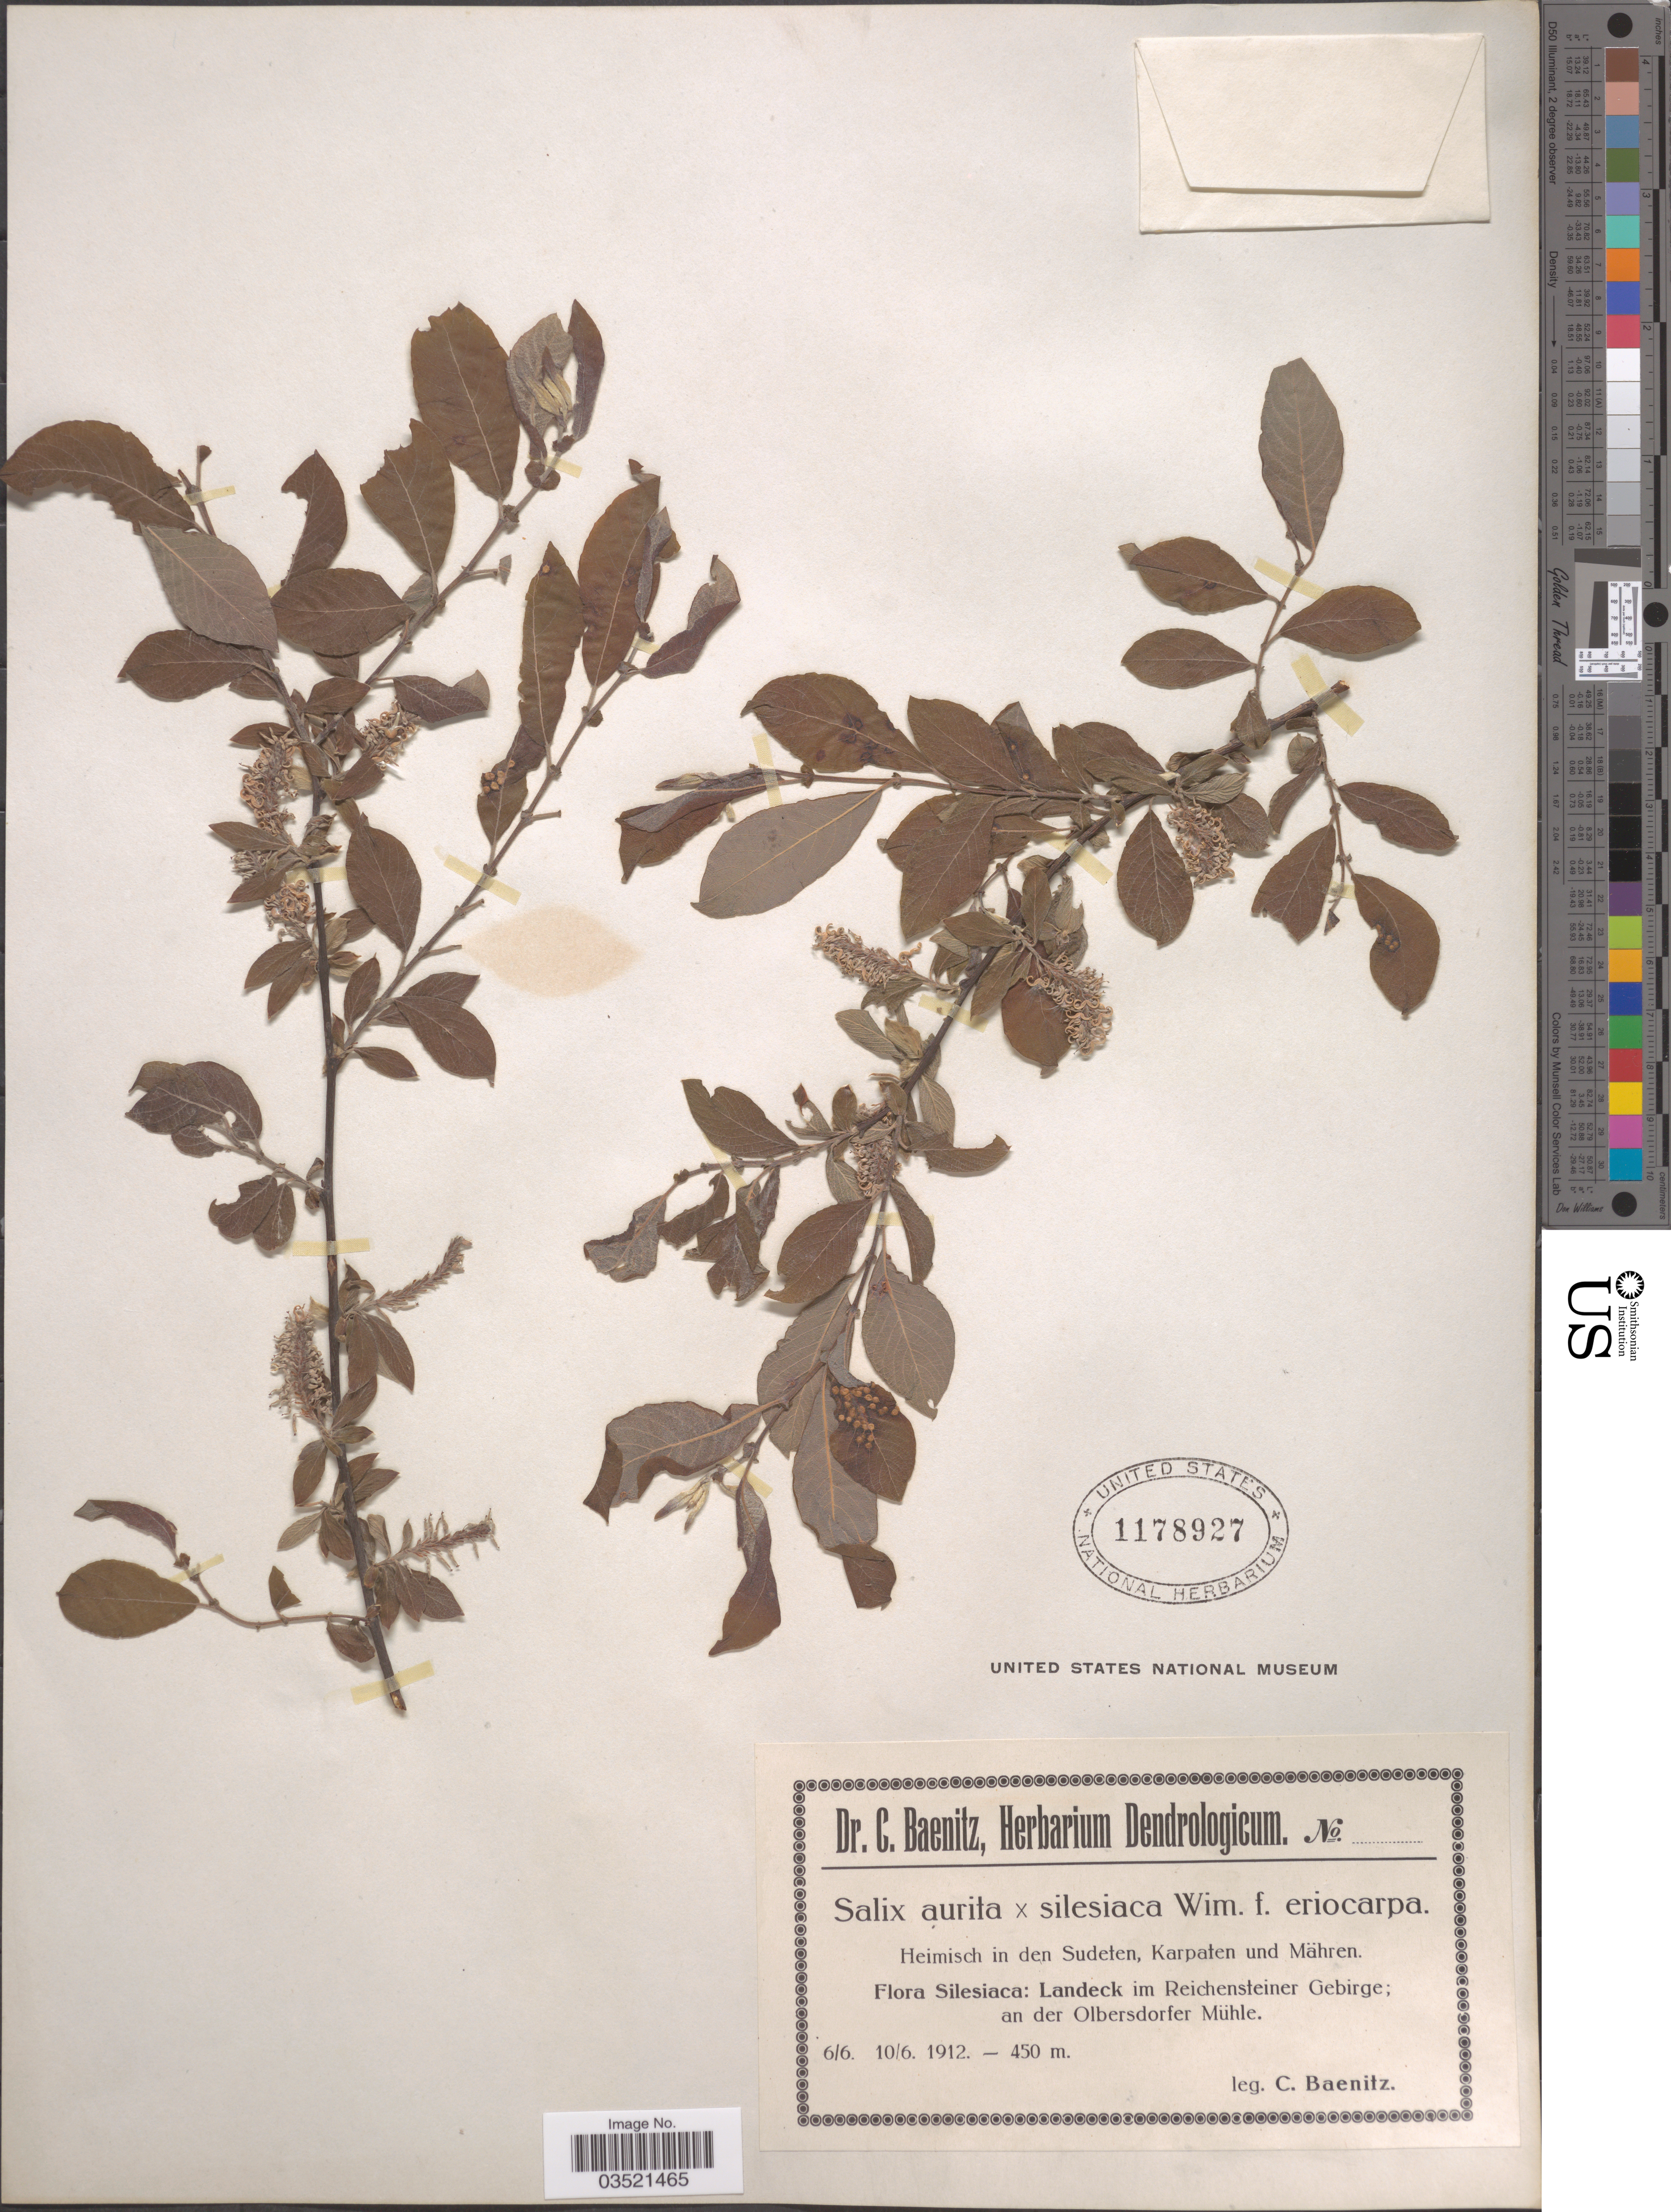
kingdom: Plantae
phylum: Tracheophyta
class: Magnoliopsida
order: Malpighiales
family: Salicaceae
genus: Salix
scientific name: Salix aurita x S. silesiaca f. eriocarpa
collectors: C. G. Baenitz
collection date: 1912-06-06/1912-06-10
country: Poland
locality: Silesiaca: Landeck im Reichensteiner Gebirge; an der Olbersdorfer Mühle.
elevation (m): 450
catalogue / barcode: US 1178927